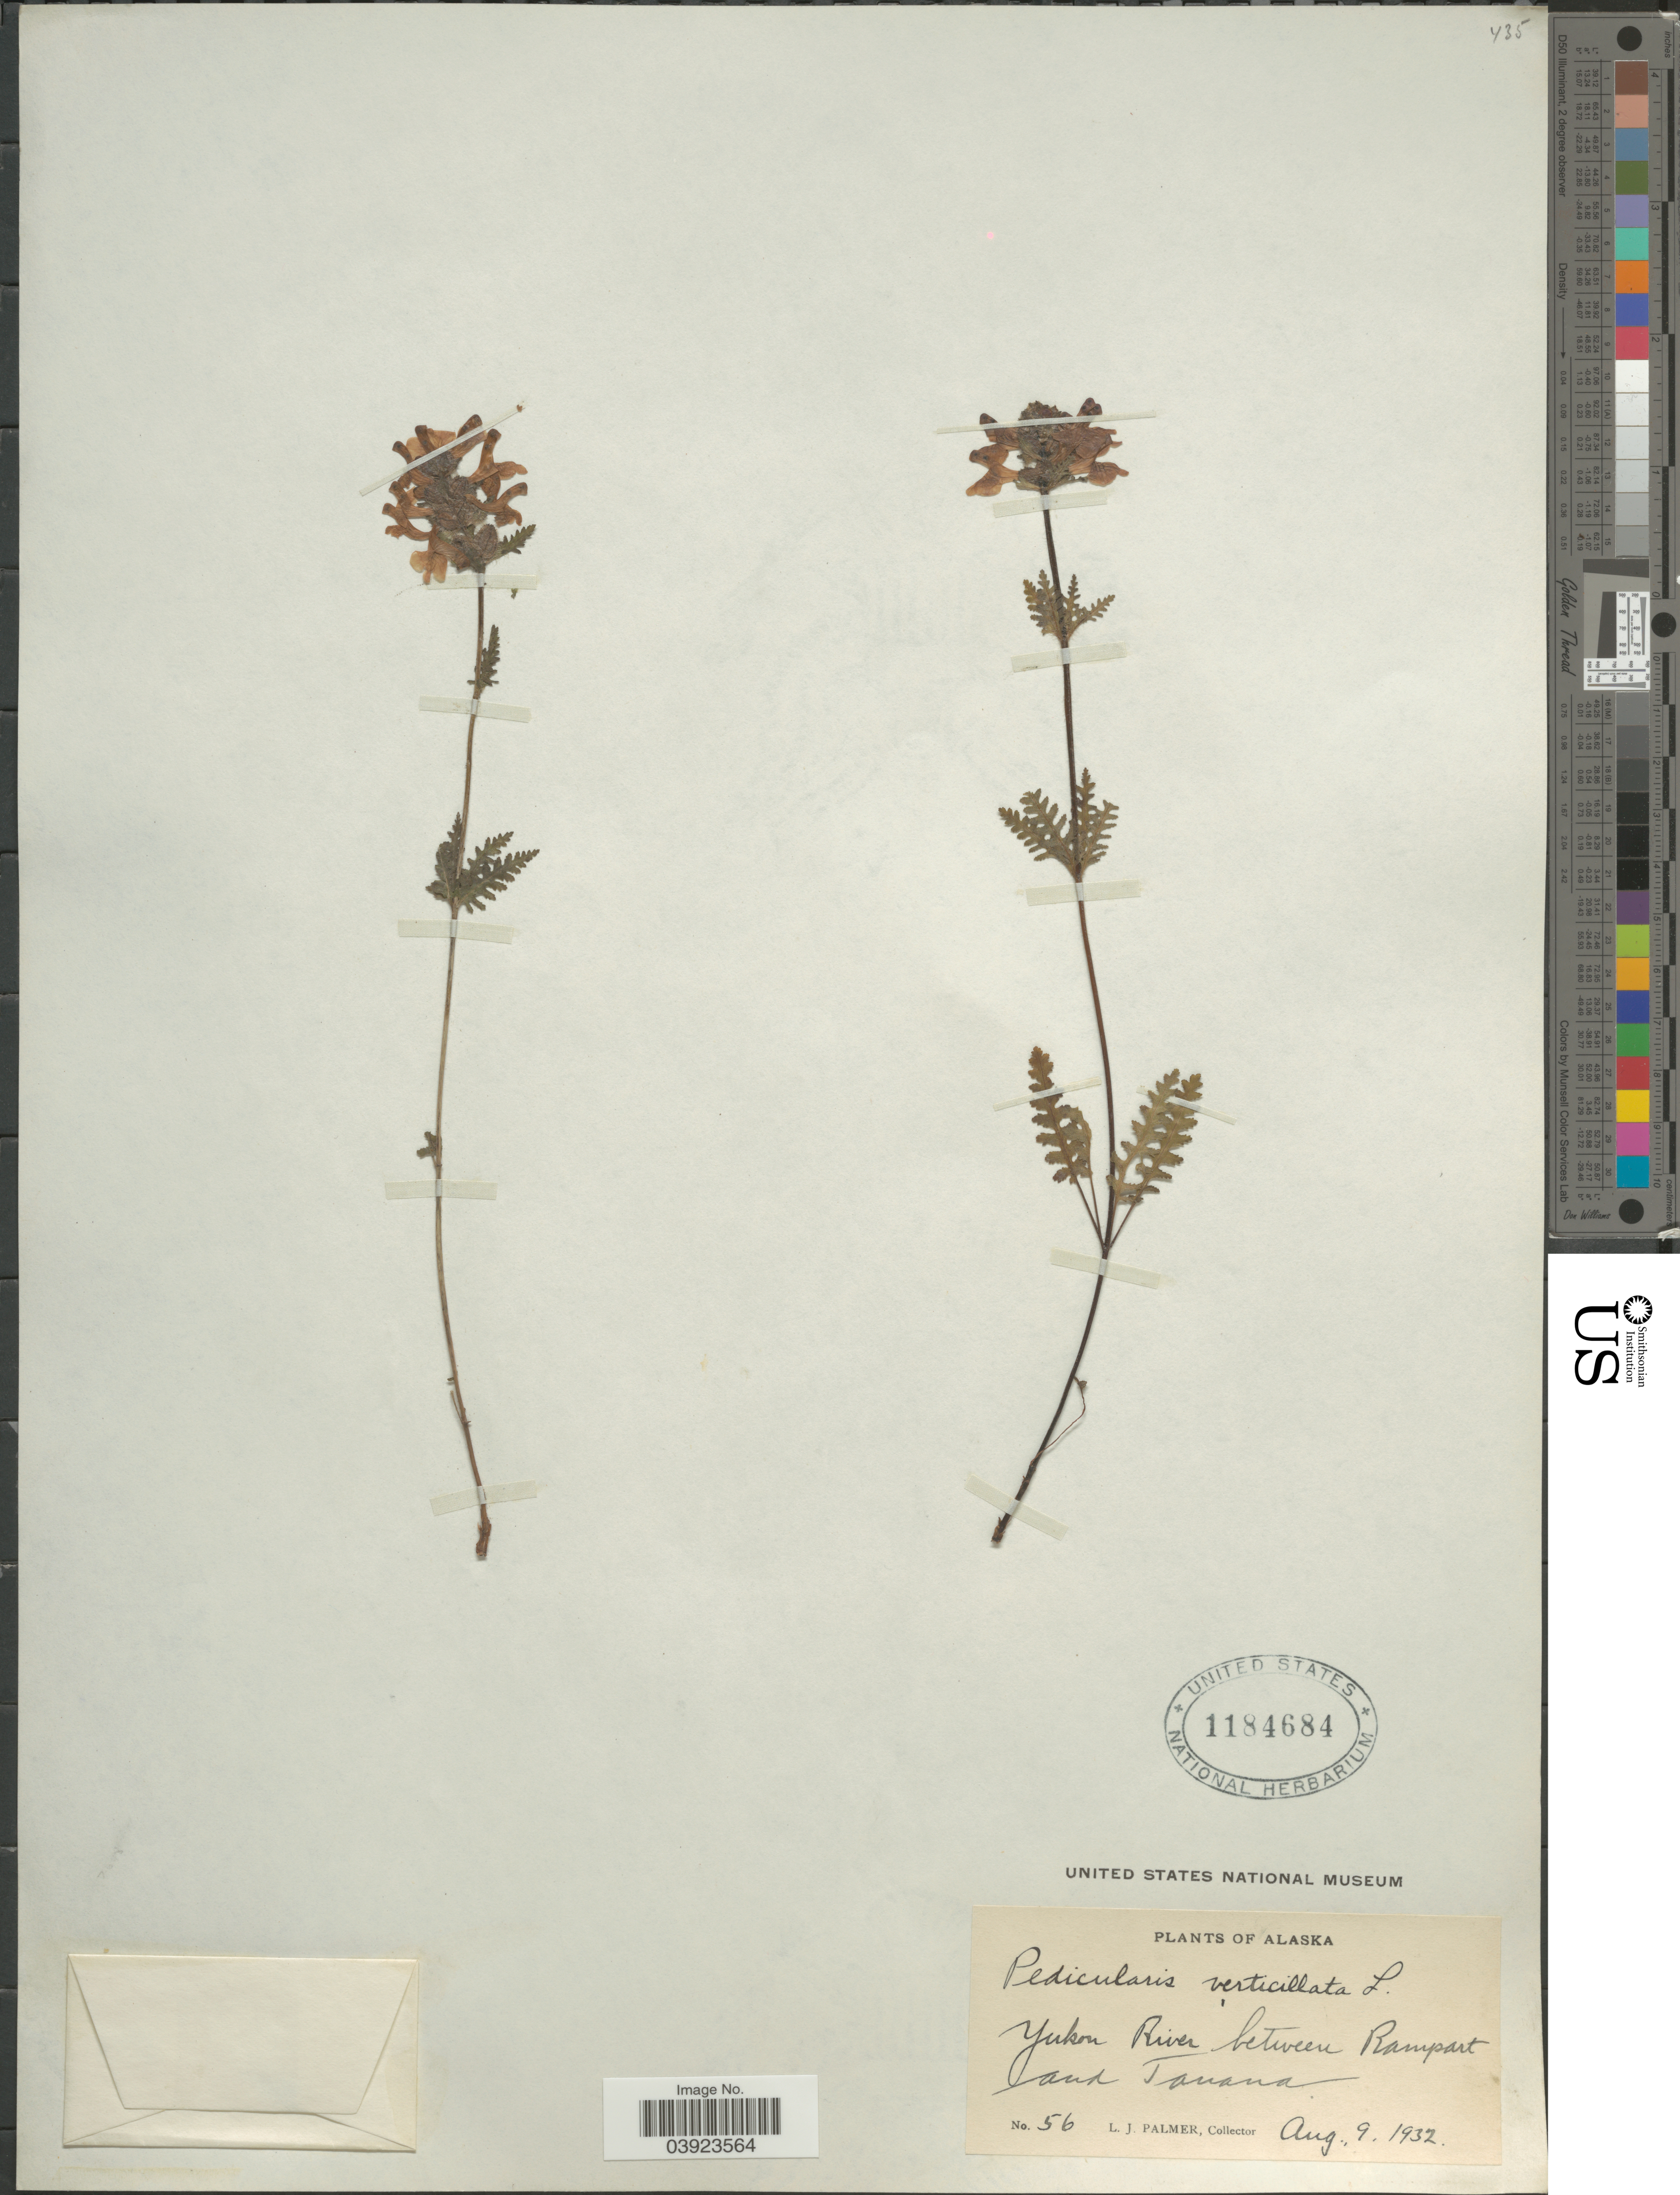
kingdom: Plantae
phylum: Tracheophyta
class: Magnoliopsida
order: Lamiales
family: Orobanchaceae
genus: Pedicularis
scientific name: Pedicularis verticillata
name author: L.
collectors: L. J. Palmer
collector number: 56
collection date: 1932-08-09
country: United States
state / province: Alaska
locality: Yukon River between Rampart and Tanana.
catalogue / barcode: US 1184684